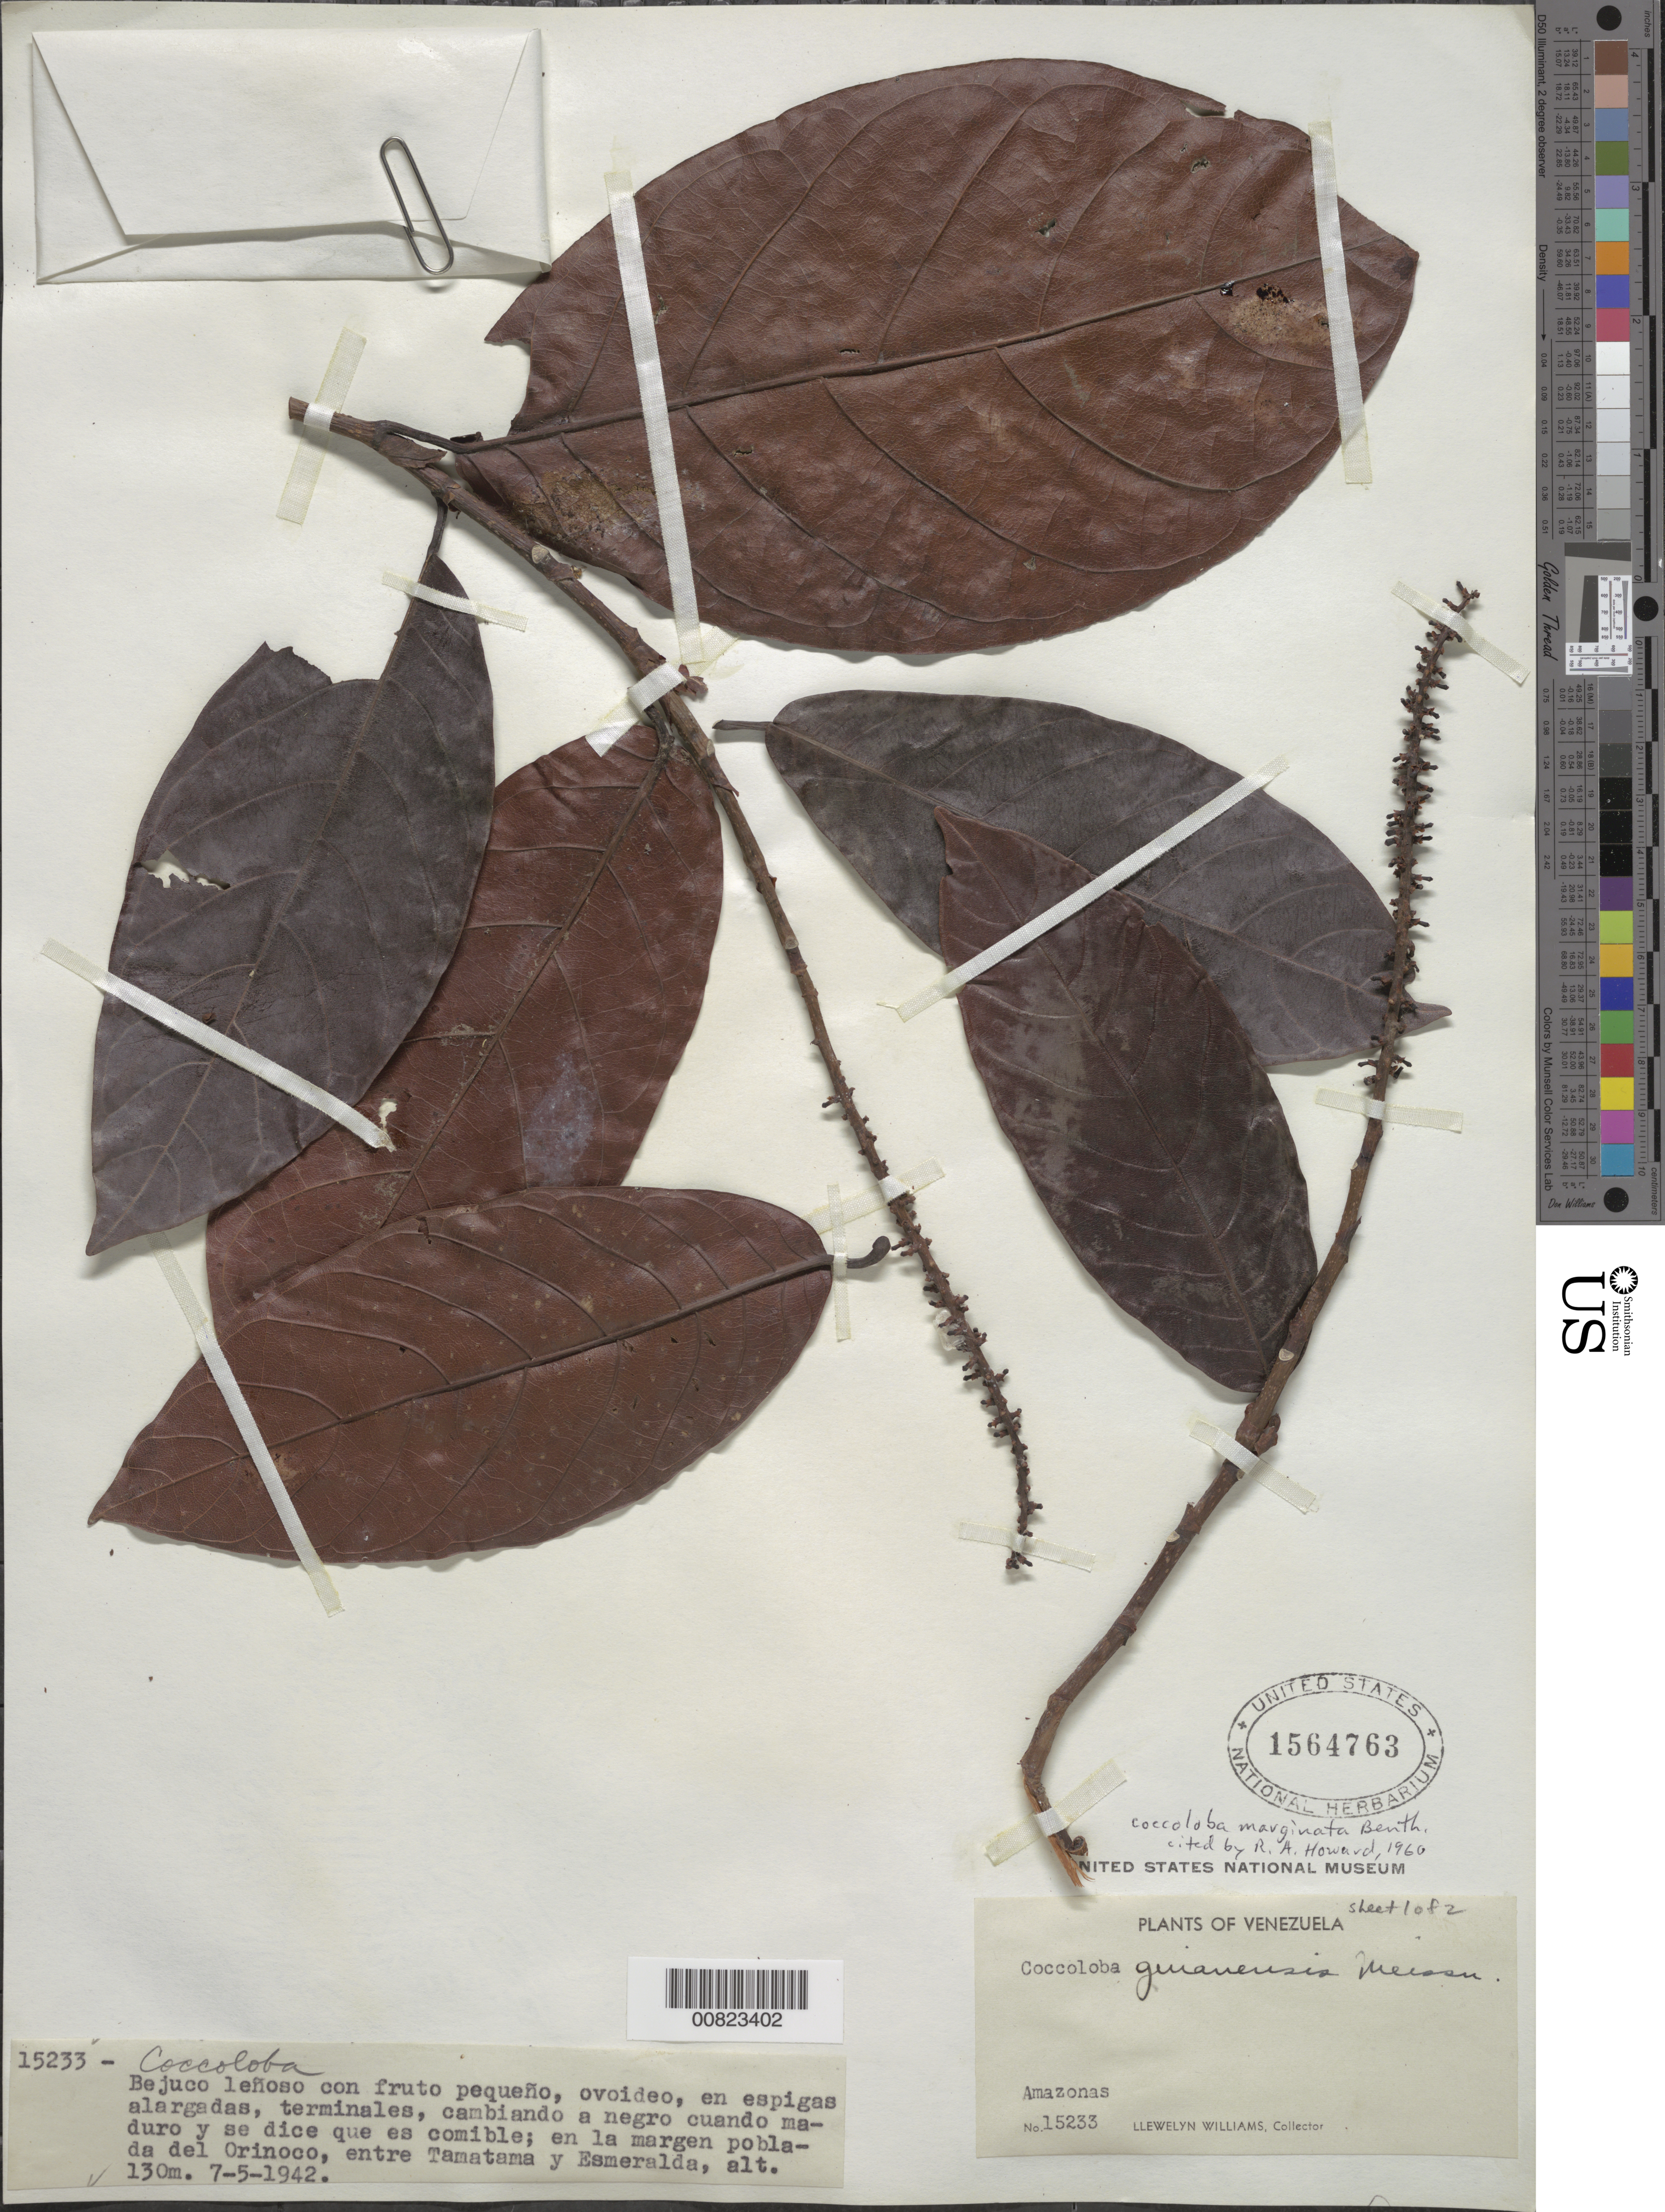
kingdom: Plantae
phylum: Tracheophyta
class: Magnoliopsida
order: Caryophyllales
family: Polygonaceae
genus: Coccoloba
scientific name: Coccoloba marginata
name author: Benth.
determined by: Howard, R. A.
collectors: Ll. Williams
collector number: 15233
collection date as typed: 7-May-42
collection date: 1942-05-07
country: Venezuela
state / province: Amazonas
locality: Isla Solitaria, entre Tamatama y Esmeralda, Alto Orinoco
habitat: Margenes pobladas del río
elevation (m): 130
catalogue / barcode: US 1564763